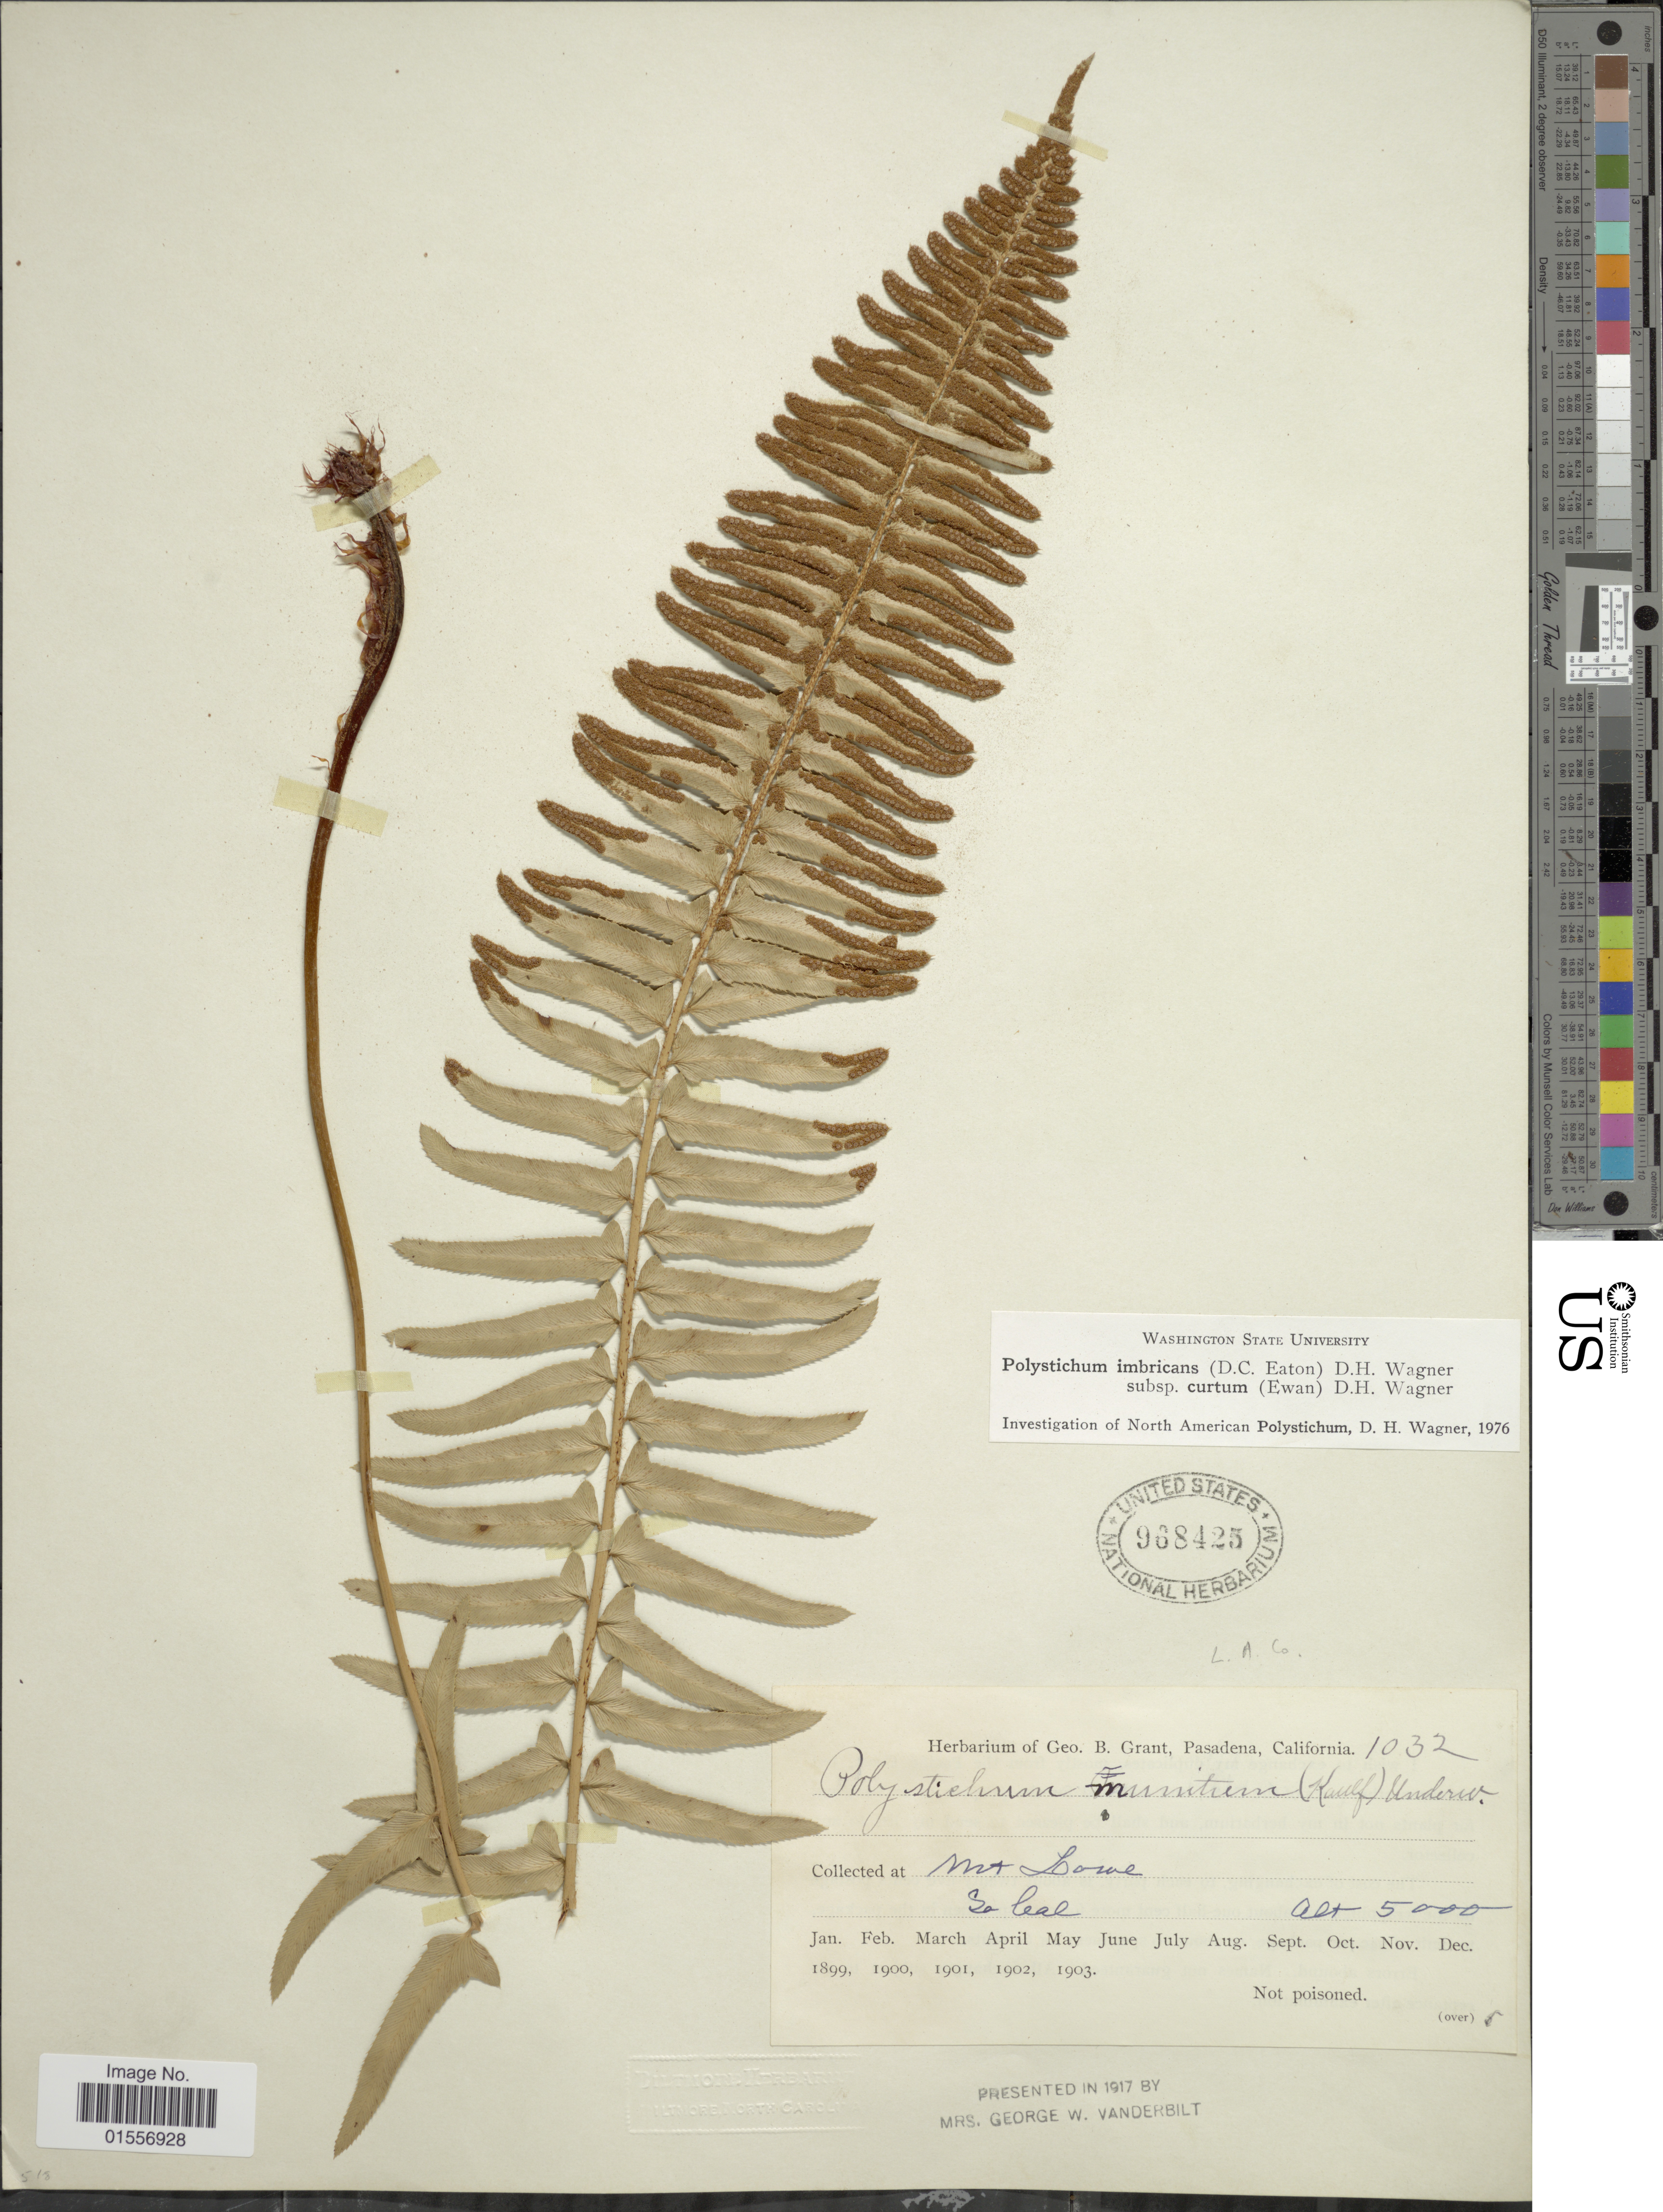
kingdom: Plantae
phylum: Tracheophyta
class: Polypodiopsida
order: Polypodiales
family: Dryopteridaceae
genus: Polystichum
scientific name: Polystichum imbricans subsp. curtum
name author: (Ewan) D.H. Wagner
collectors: ex herb. G. B. Grant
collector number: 1032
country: United States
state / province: California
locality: Mt. Loma. So Cal.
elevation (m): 1524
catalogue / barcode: US 968425